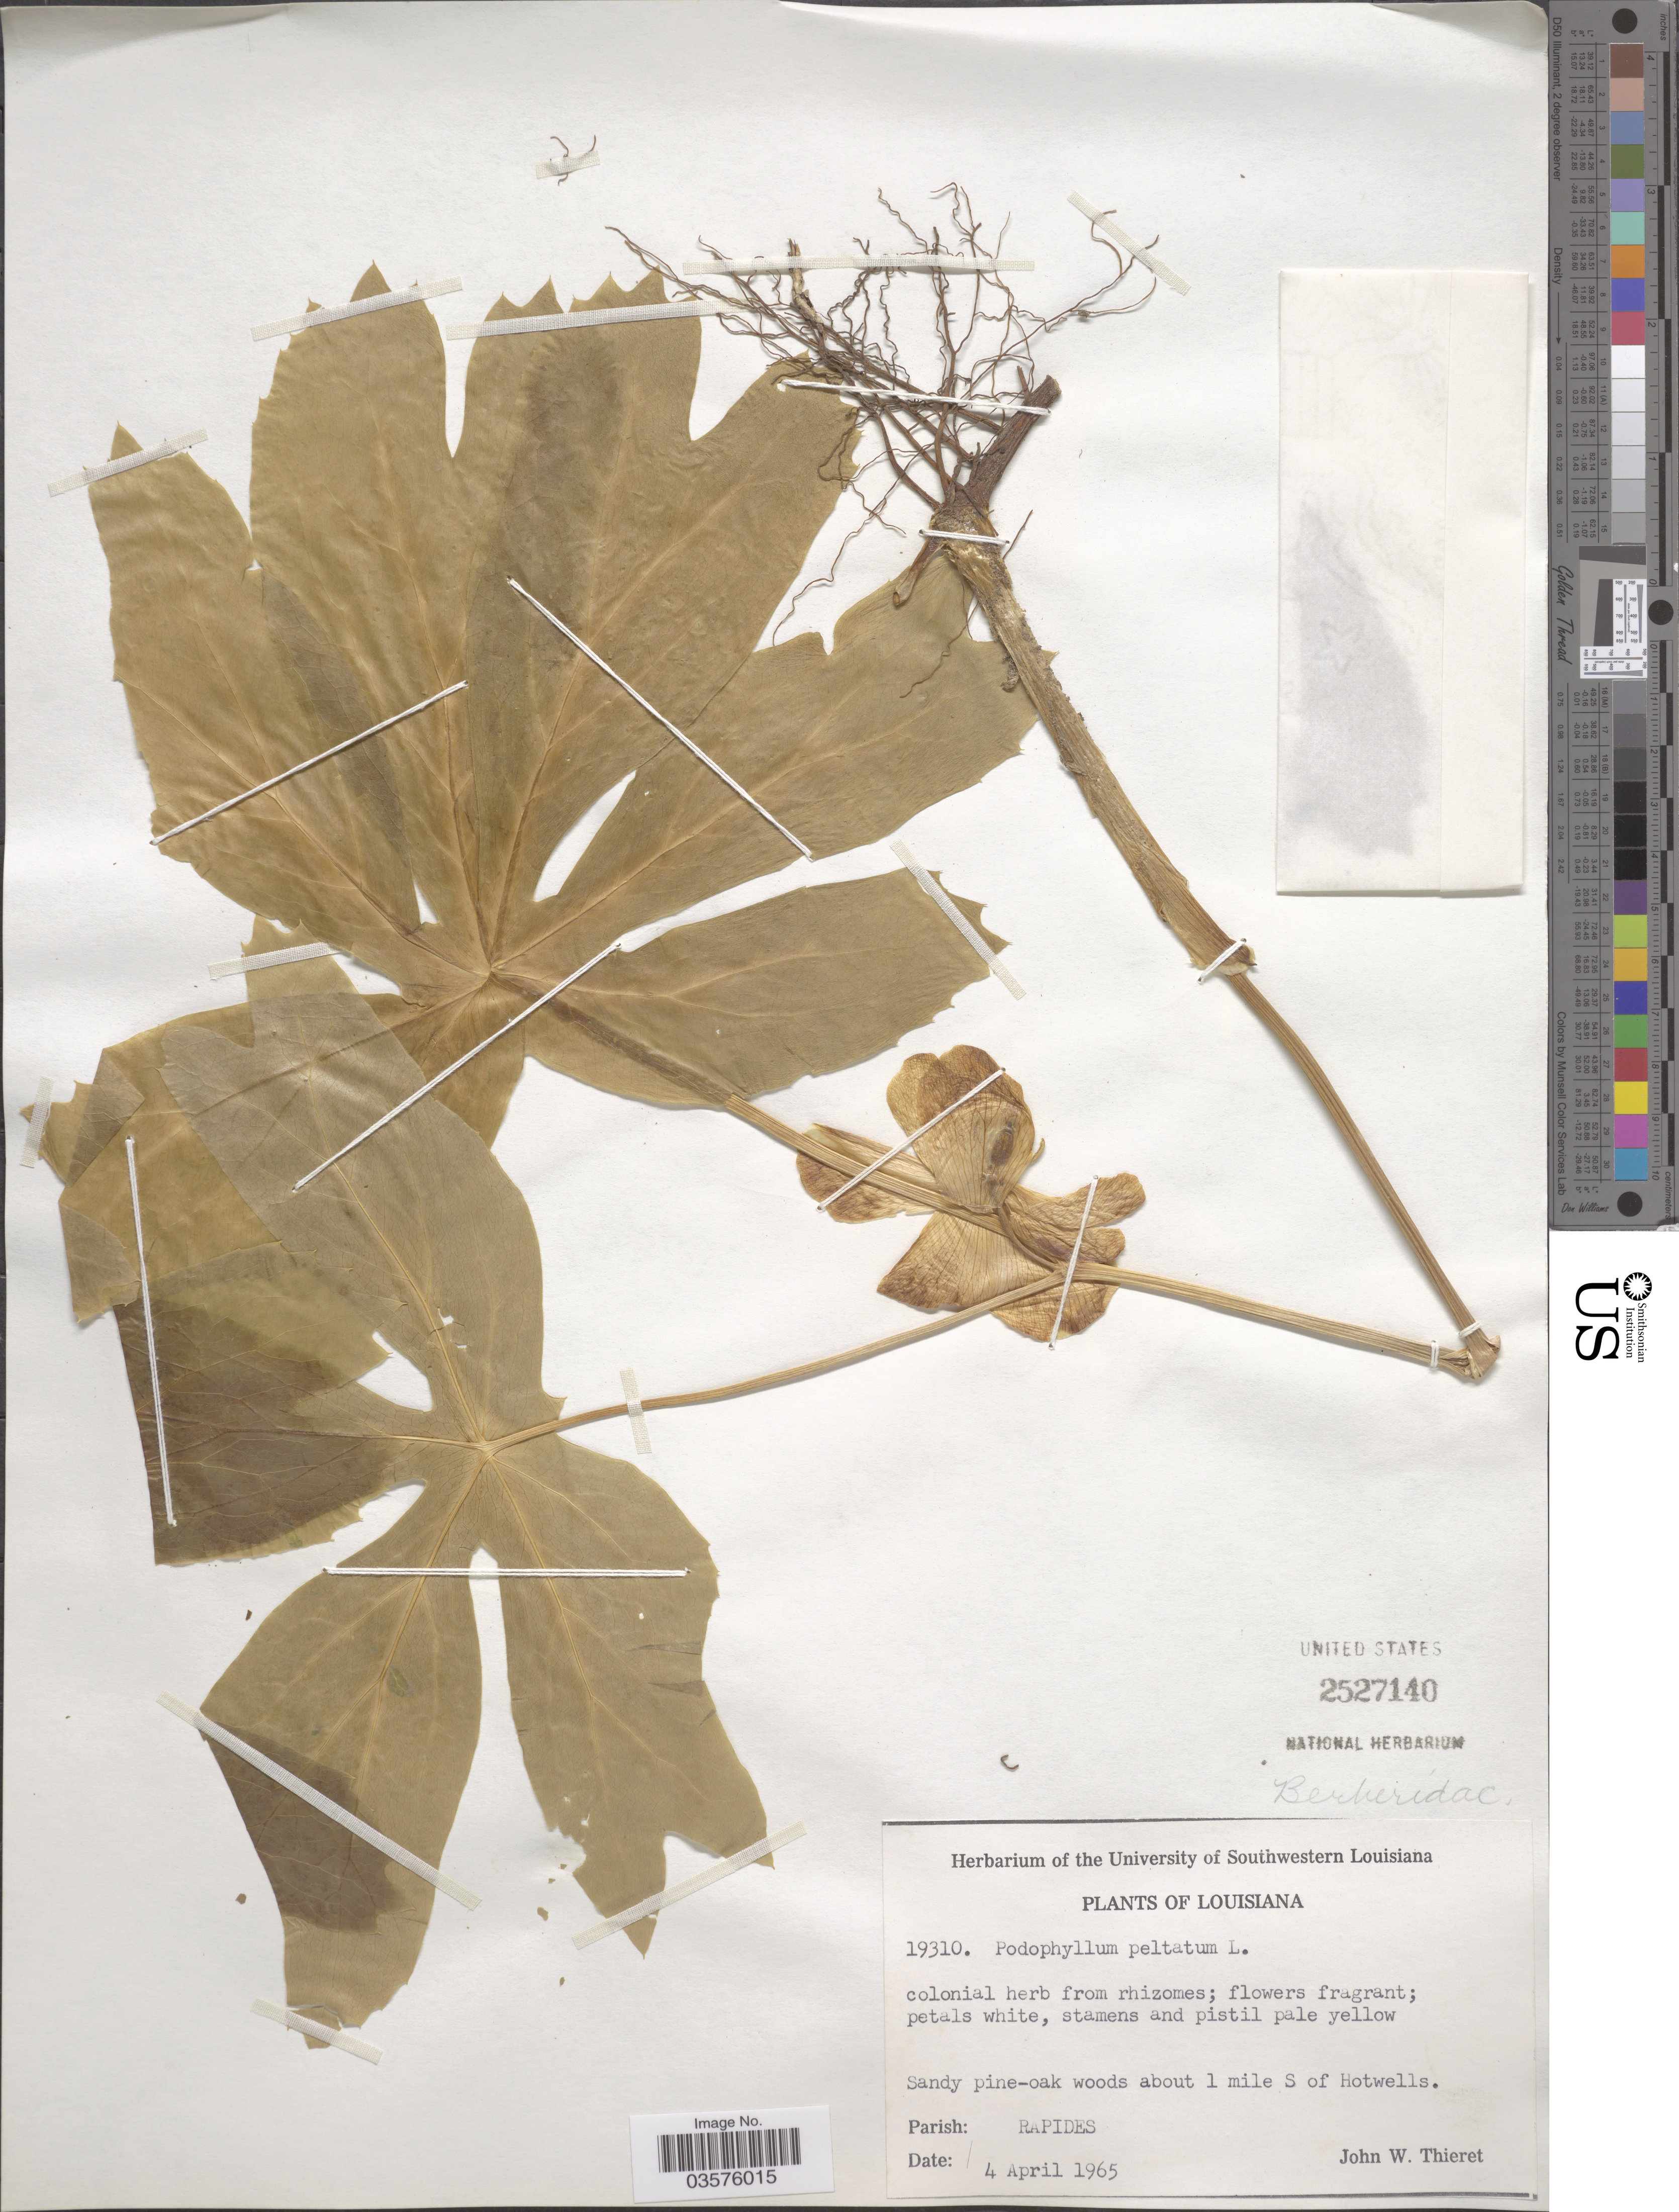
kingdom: Plantae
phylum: Tracheophyta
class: Magnoliopsida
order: Ranunculales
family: Berberidaceae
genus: Podophyllum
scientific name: Podophyllum peltatum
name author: L.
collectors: J. W. Thieret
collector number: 19310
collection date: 1965-04-04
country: United States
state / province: Louisiana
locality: About 1 mile S of Hotwells. Parish: Rapides.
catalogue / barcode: US 2527140